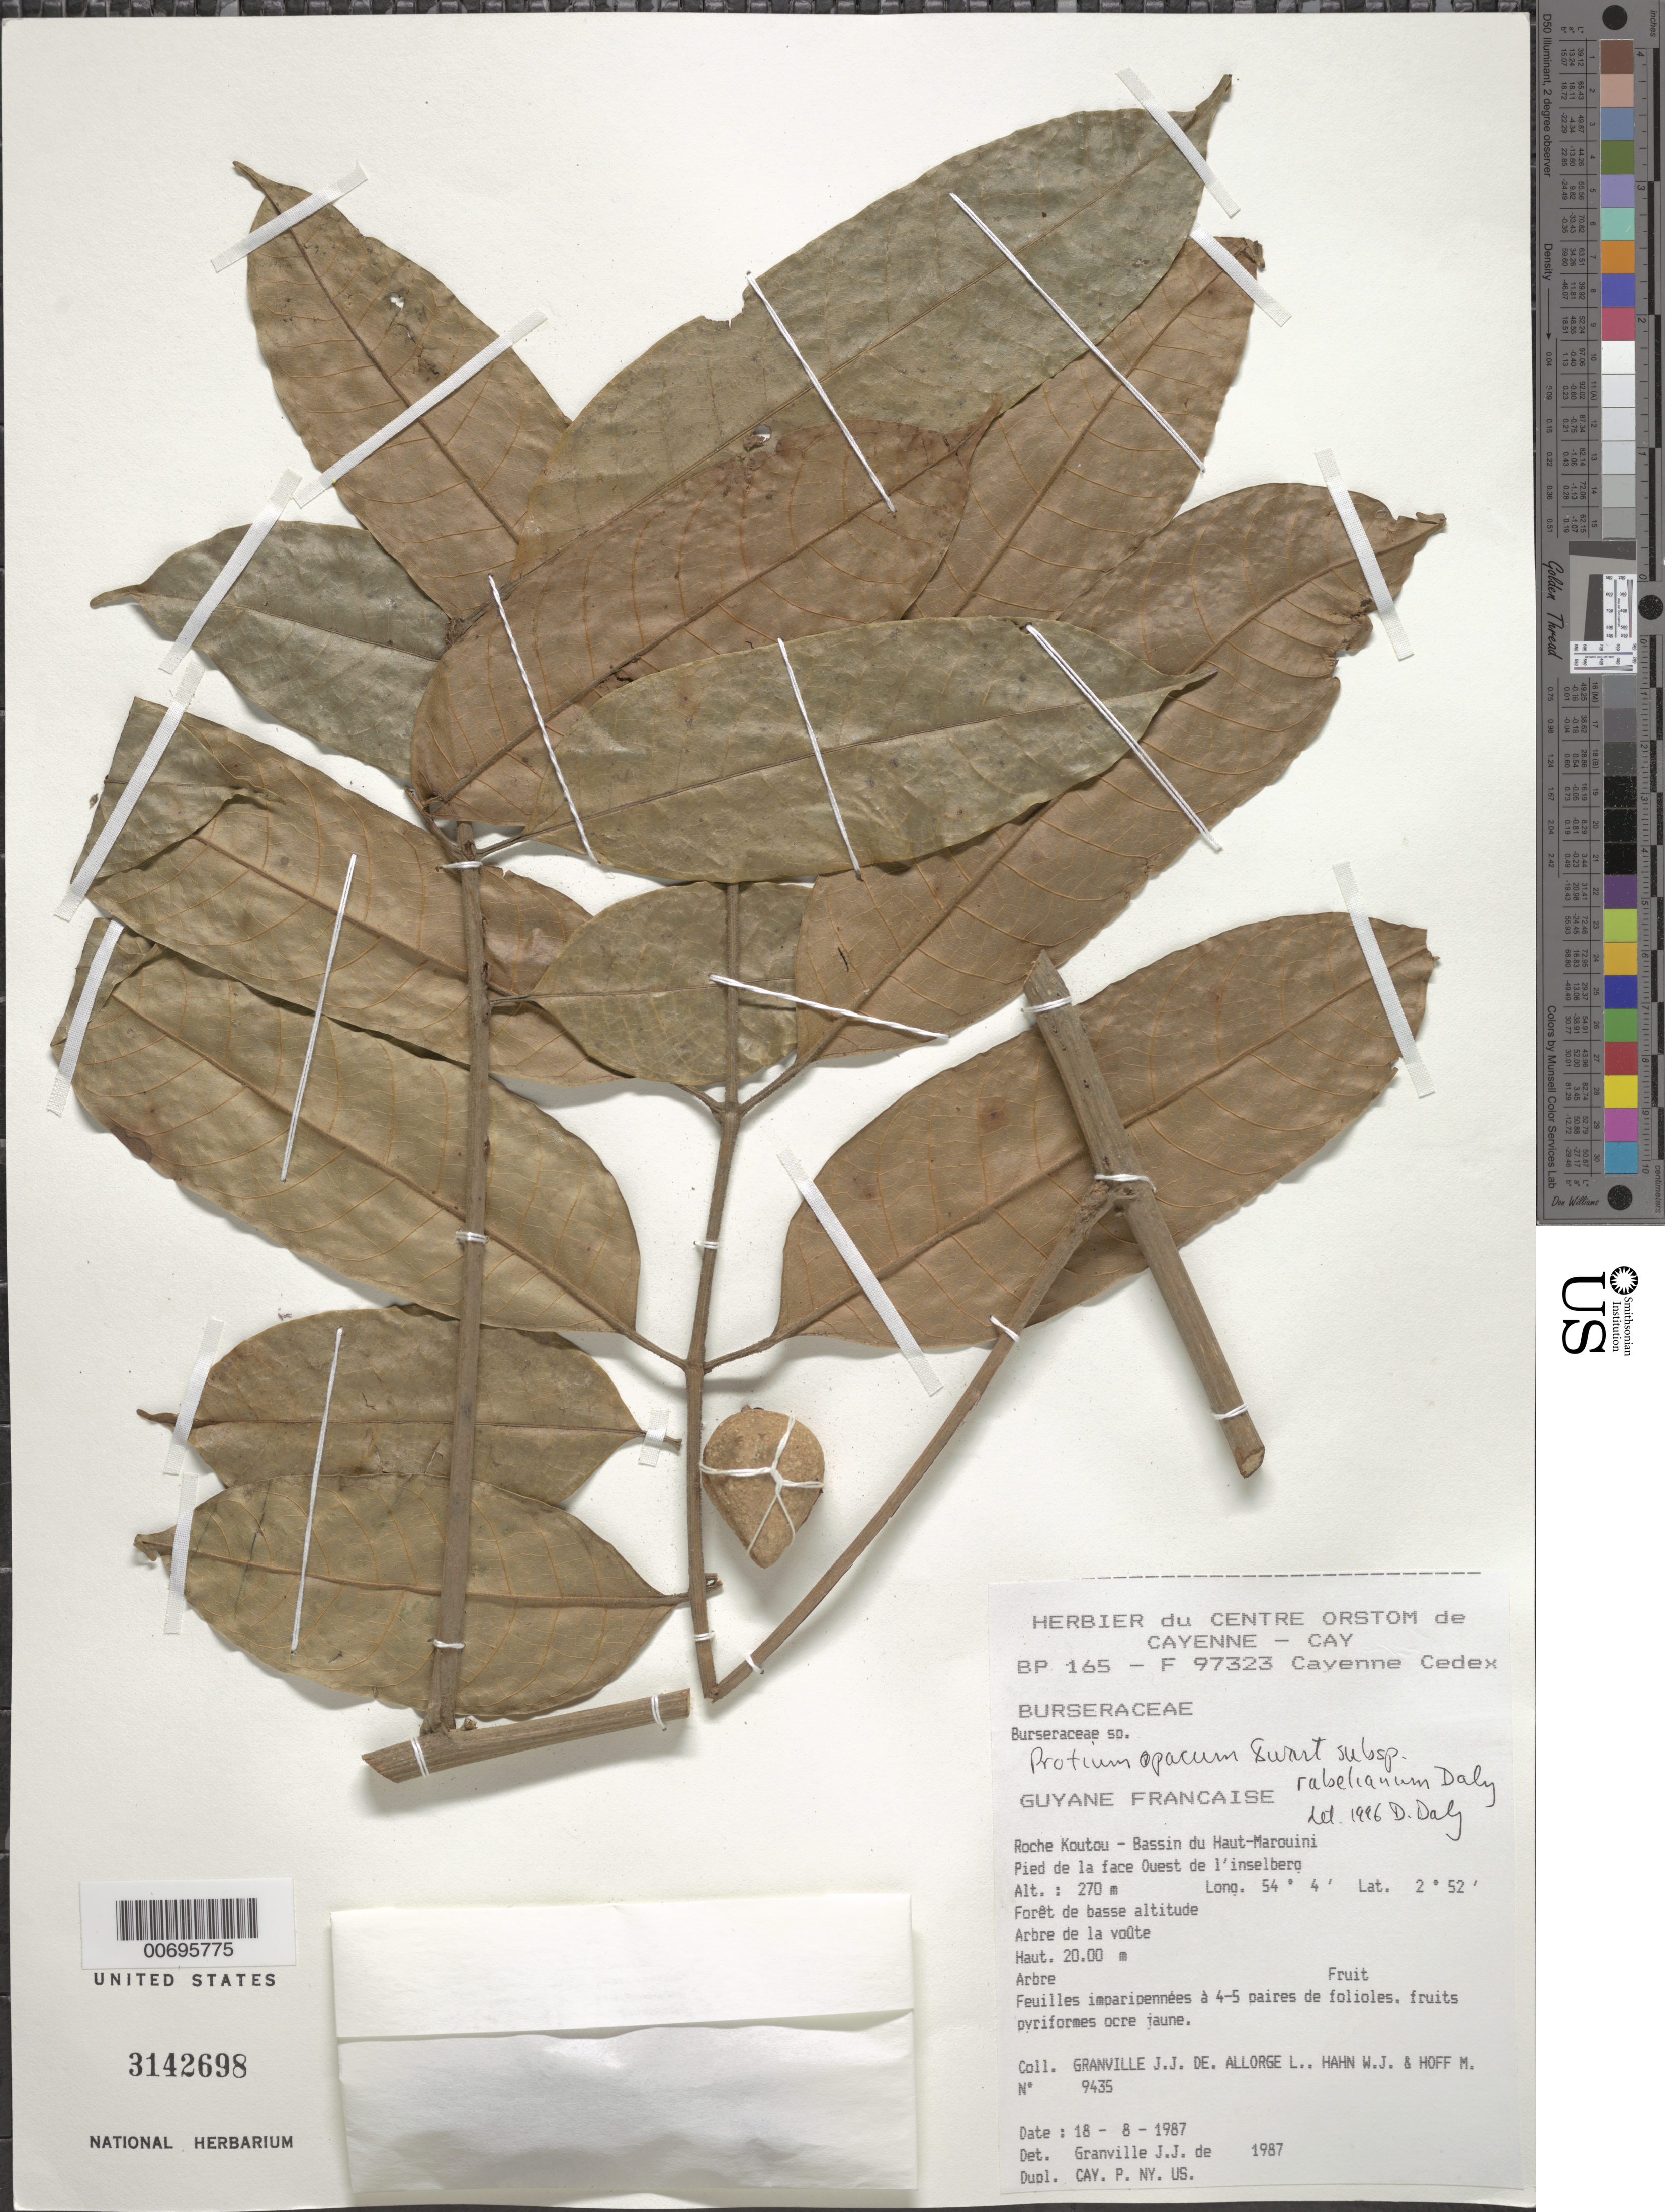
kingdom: Plantae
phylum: Tracheophyta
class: Magnoliopsida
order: Sapindales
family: Burseraceae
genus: Protium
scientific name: Protium opacum subsp. rabelianum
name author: Daly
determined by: Daly, D. C.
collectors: J.-J. de Granville, L. Allorge, W. J. Hahn & M. Hoff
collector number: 9435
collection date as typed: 18-Aug-87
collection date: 1987-08-18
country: French Guiana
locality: Roche Koutou, Bassin du Haut-Marouini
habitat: Foreet de basse altitude .Voute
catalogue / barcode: US 3142698